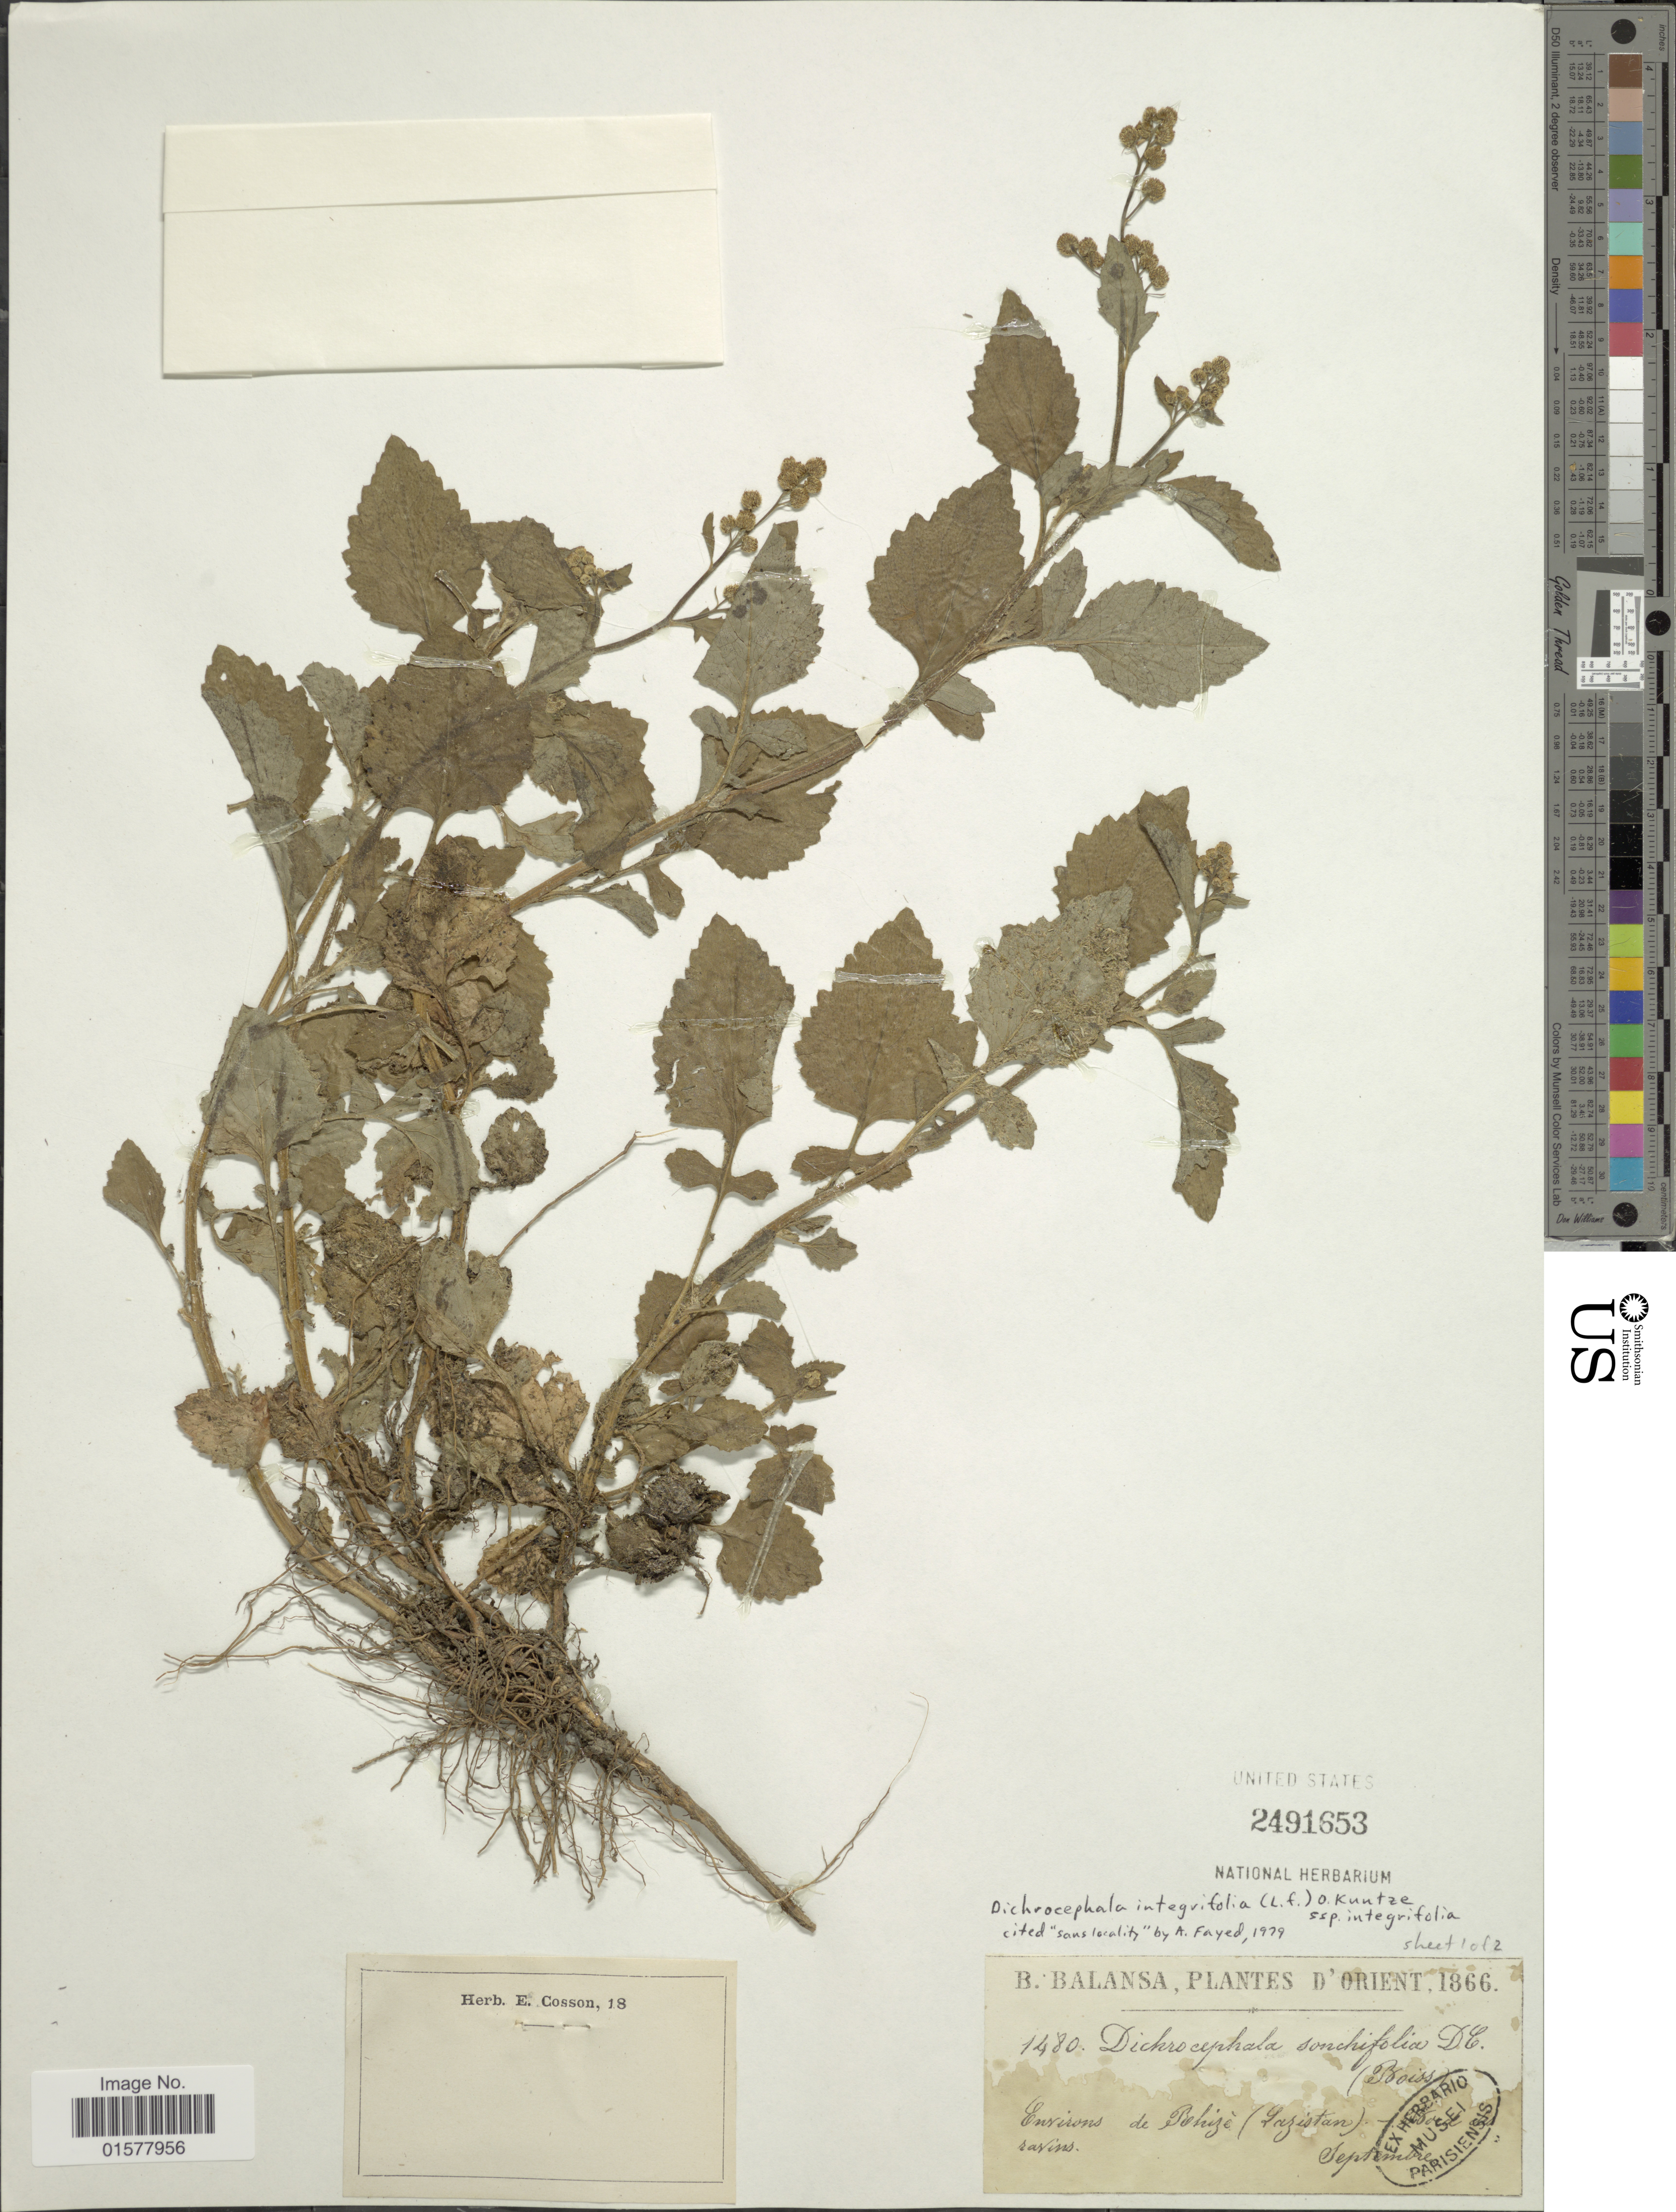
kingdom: Plantae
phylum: Tracheophyta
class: Magnoliopsida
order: Asterales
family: Asteraceae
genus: Dichrocephala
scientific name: Dichrocephala integrifolia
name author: (L. f.) Kuntze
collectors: B. Balansa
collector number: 1480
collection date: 1866-09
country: Turkey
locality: Invirons de Belize (Lazistan) [illegible text]ravines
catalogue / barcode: US 2491653